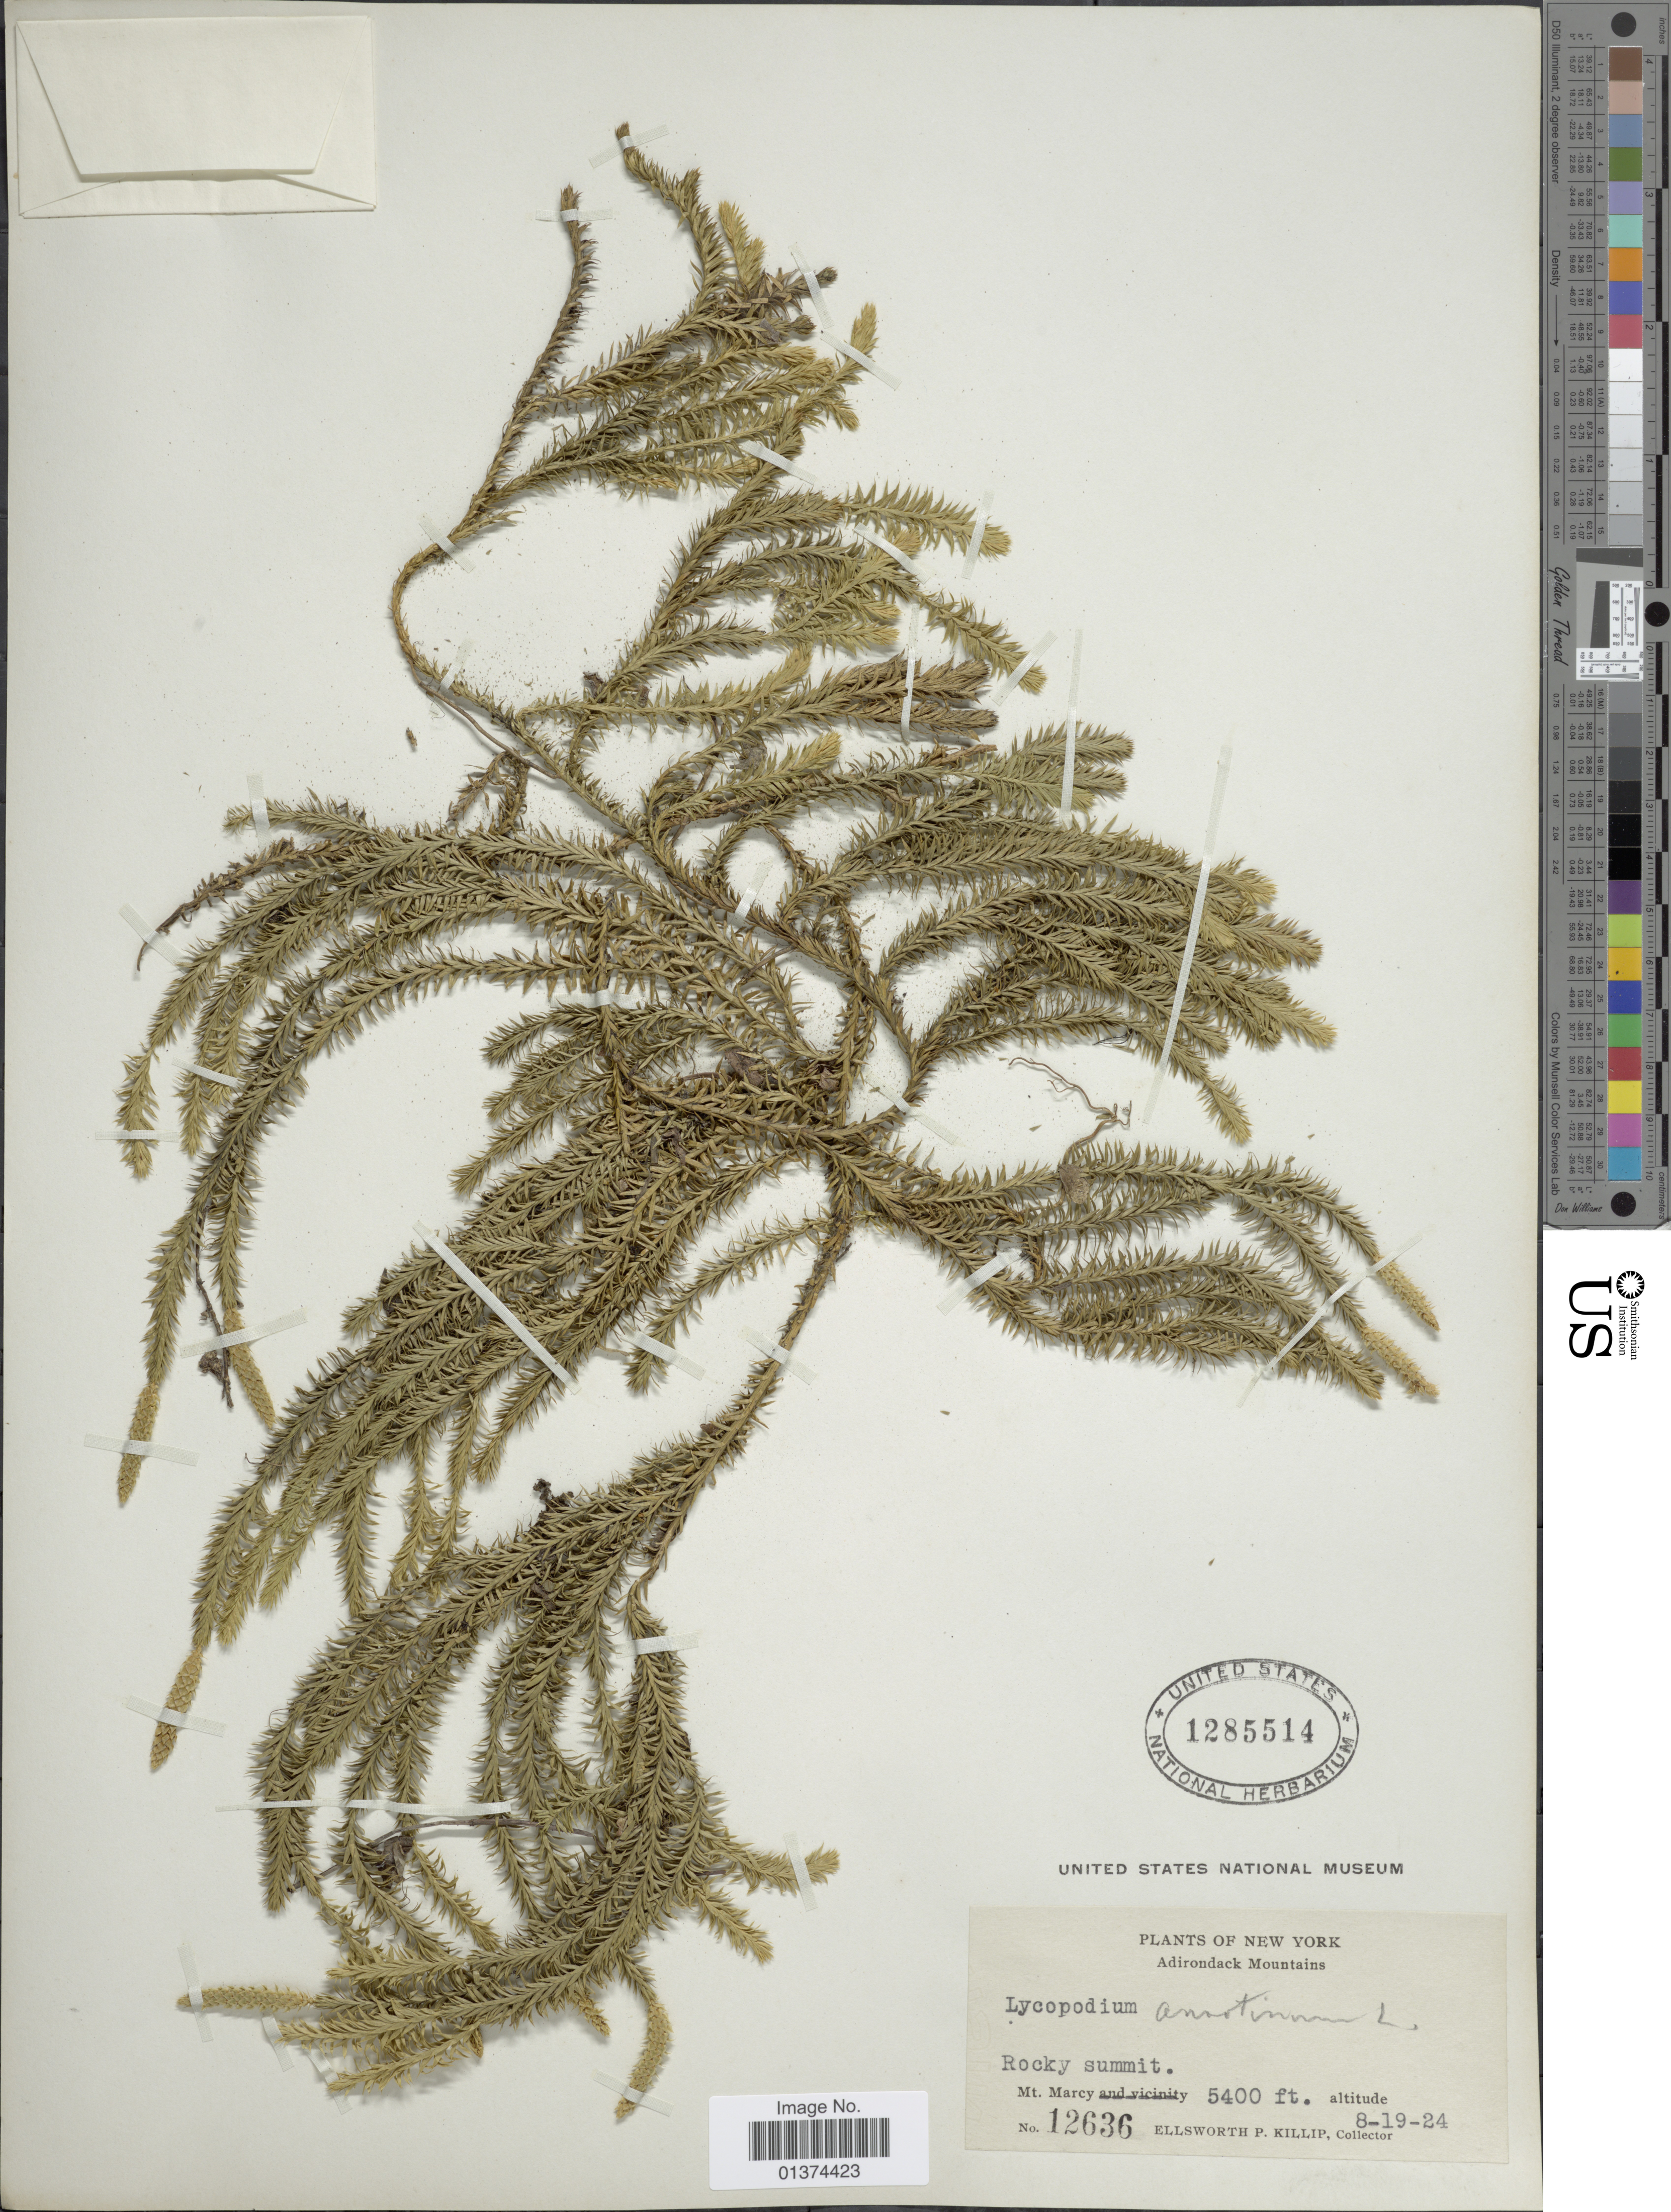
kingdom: Plantae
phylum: Tracheophyta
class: Lycopodiopsida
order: Lycopodiales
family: Lycopodiaceae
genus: Spinulum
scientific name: Spinulum annotinum subsp. annotinum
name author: (L.) A. Haines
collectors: E. P. Killip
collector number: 12636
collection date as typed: Transcribed d/m/y: 19/8/24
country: United States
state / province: New York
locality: Adirondack Mountains, Rocky summit, Mt Marcy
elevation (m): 1646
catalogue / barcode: US 1285514